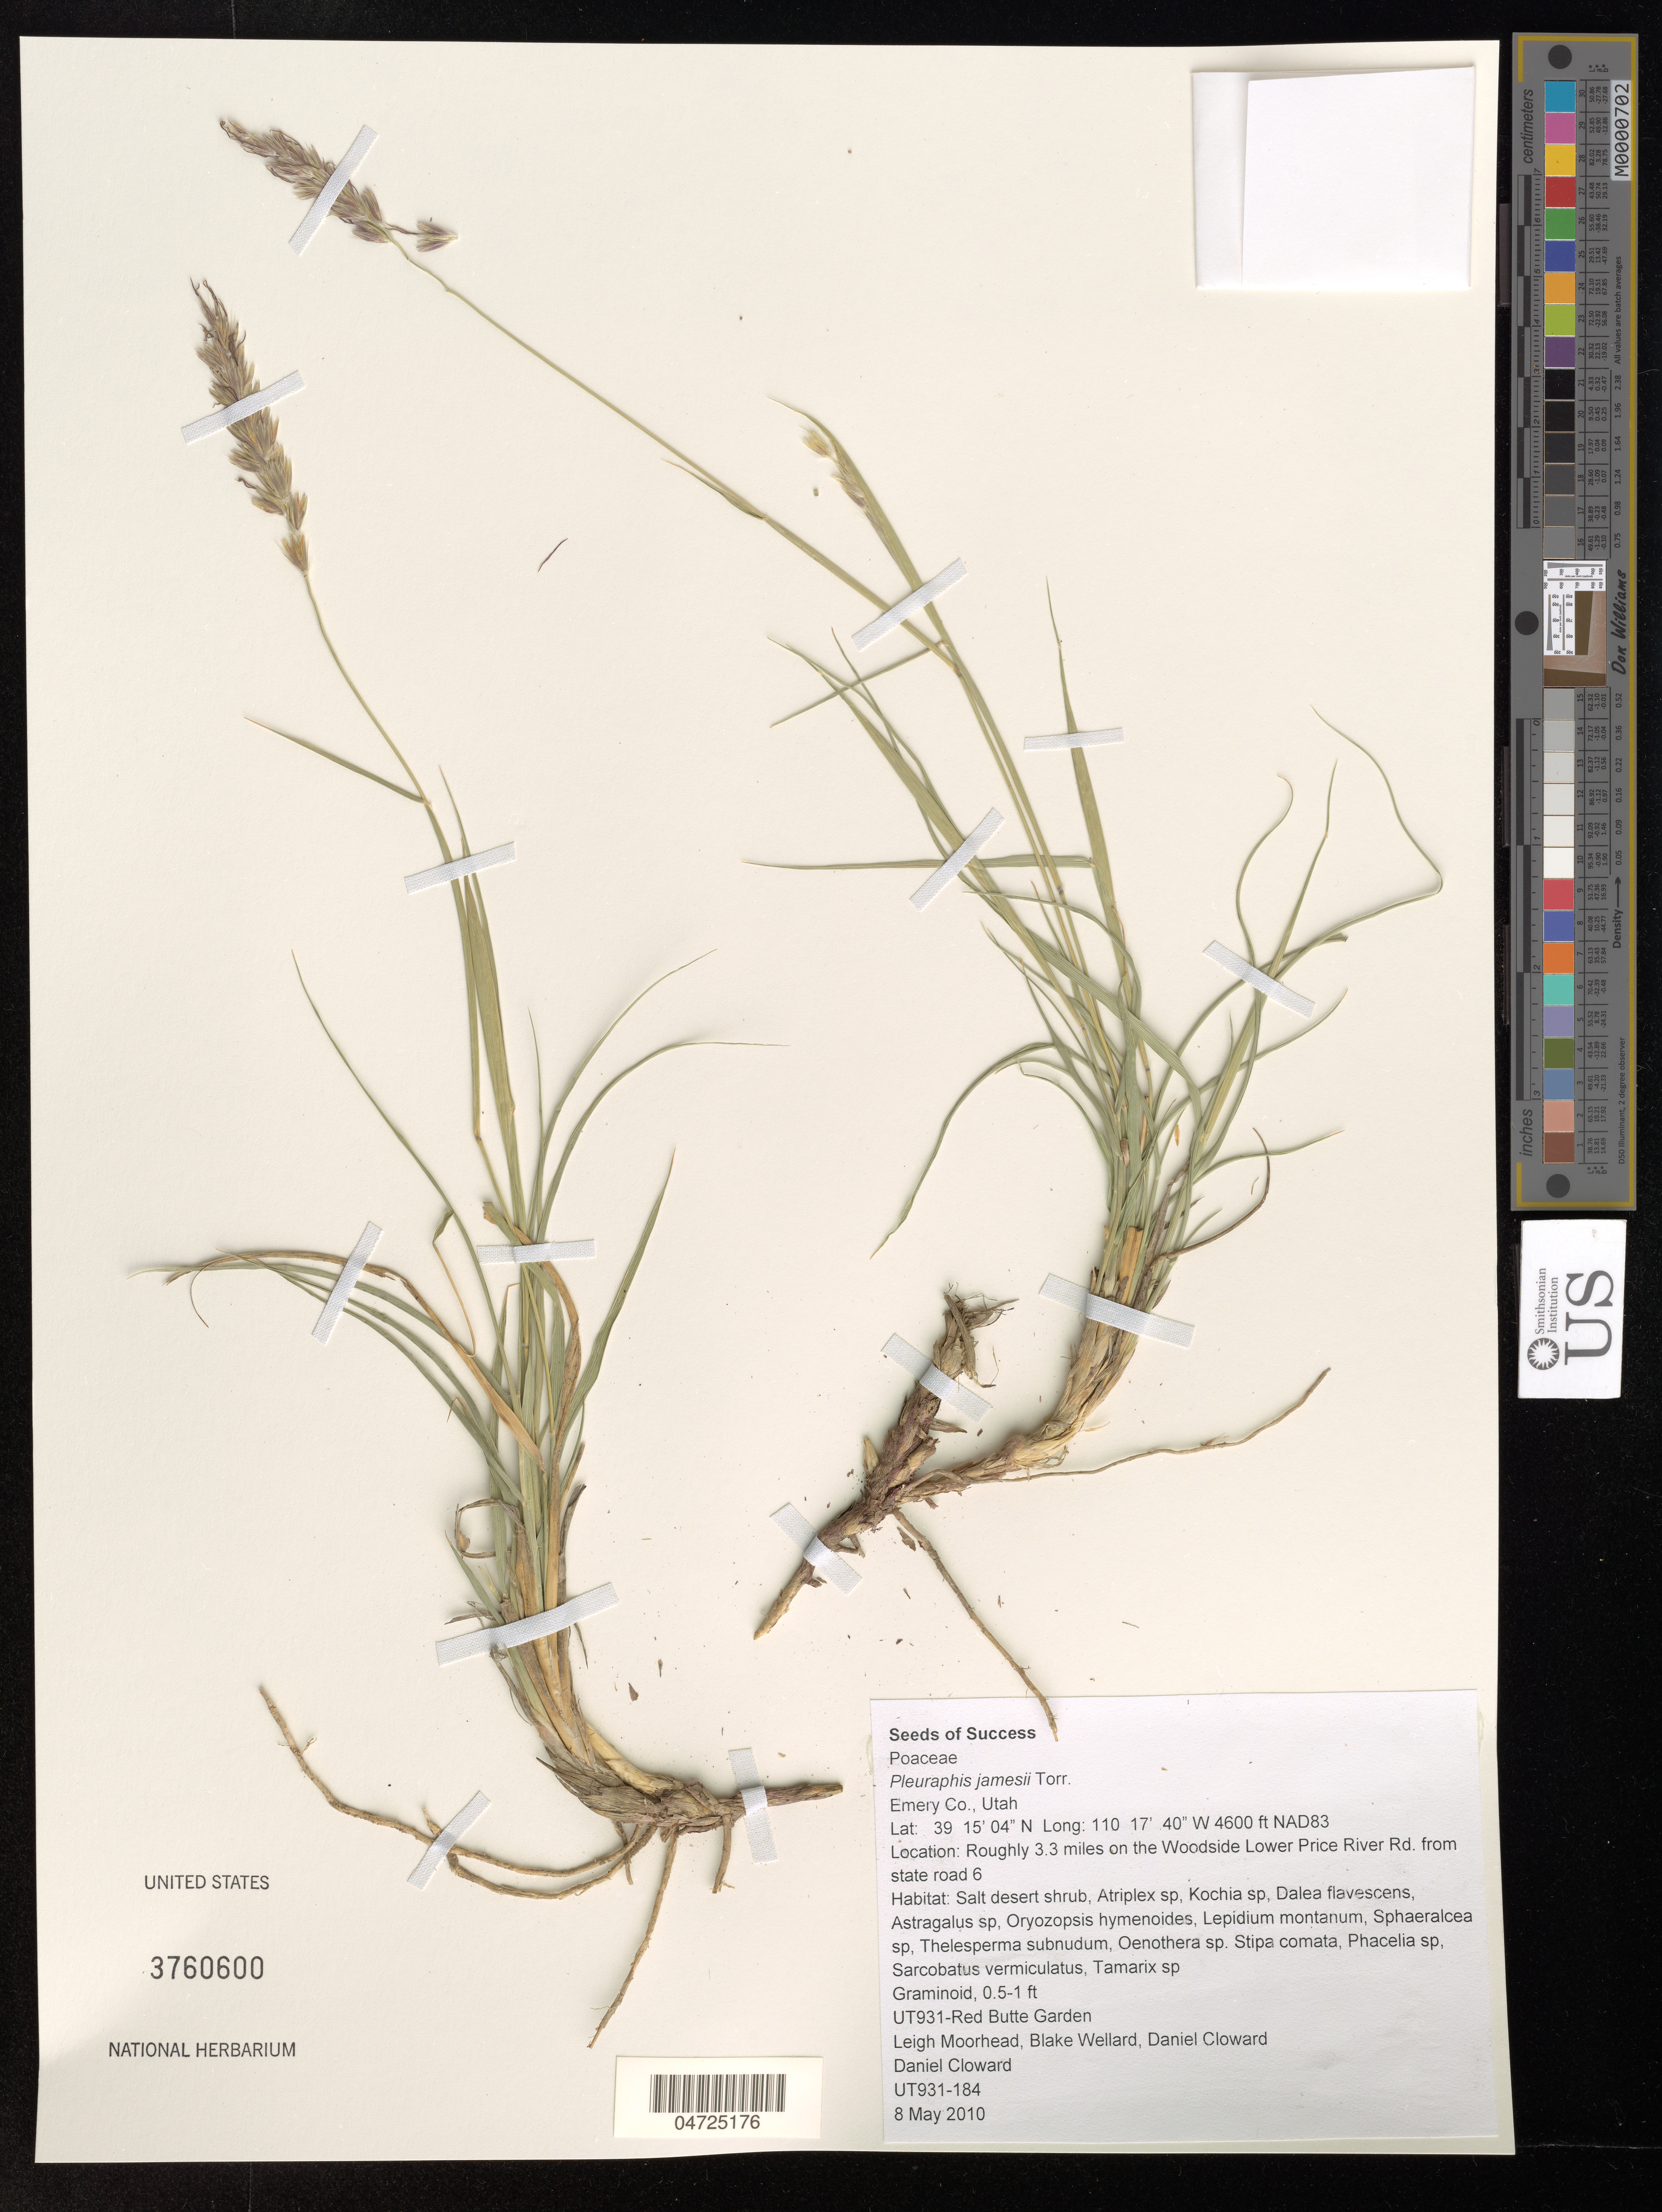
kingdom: Plantae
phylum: Tracheophyta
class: Liliopsida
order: Poales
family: Poaceae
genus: Pleuraphis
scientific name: Pleuraphis jamesii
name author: Torr.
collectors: L. Moorhead, B. Wellard & D. Cloward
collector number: UT931-184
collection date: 2010-05-08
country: United States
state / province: Utah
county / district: Emery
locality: Emery Co. NAD83. Roughly 3.3 miles on the Woodside Lower Price River Rd. from state road 6. Red Butte Garden.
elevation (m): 1402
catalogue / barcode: US 3760600